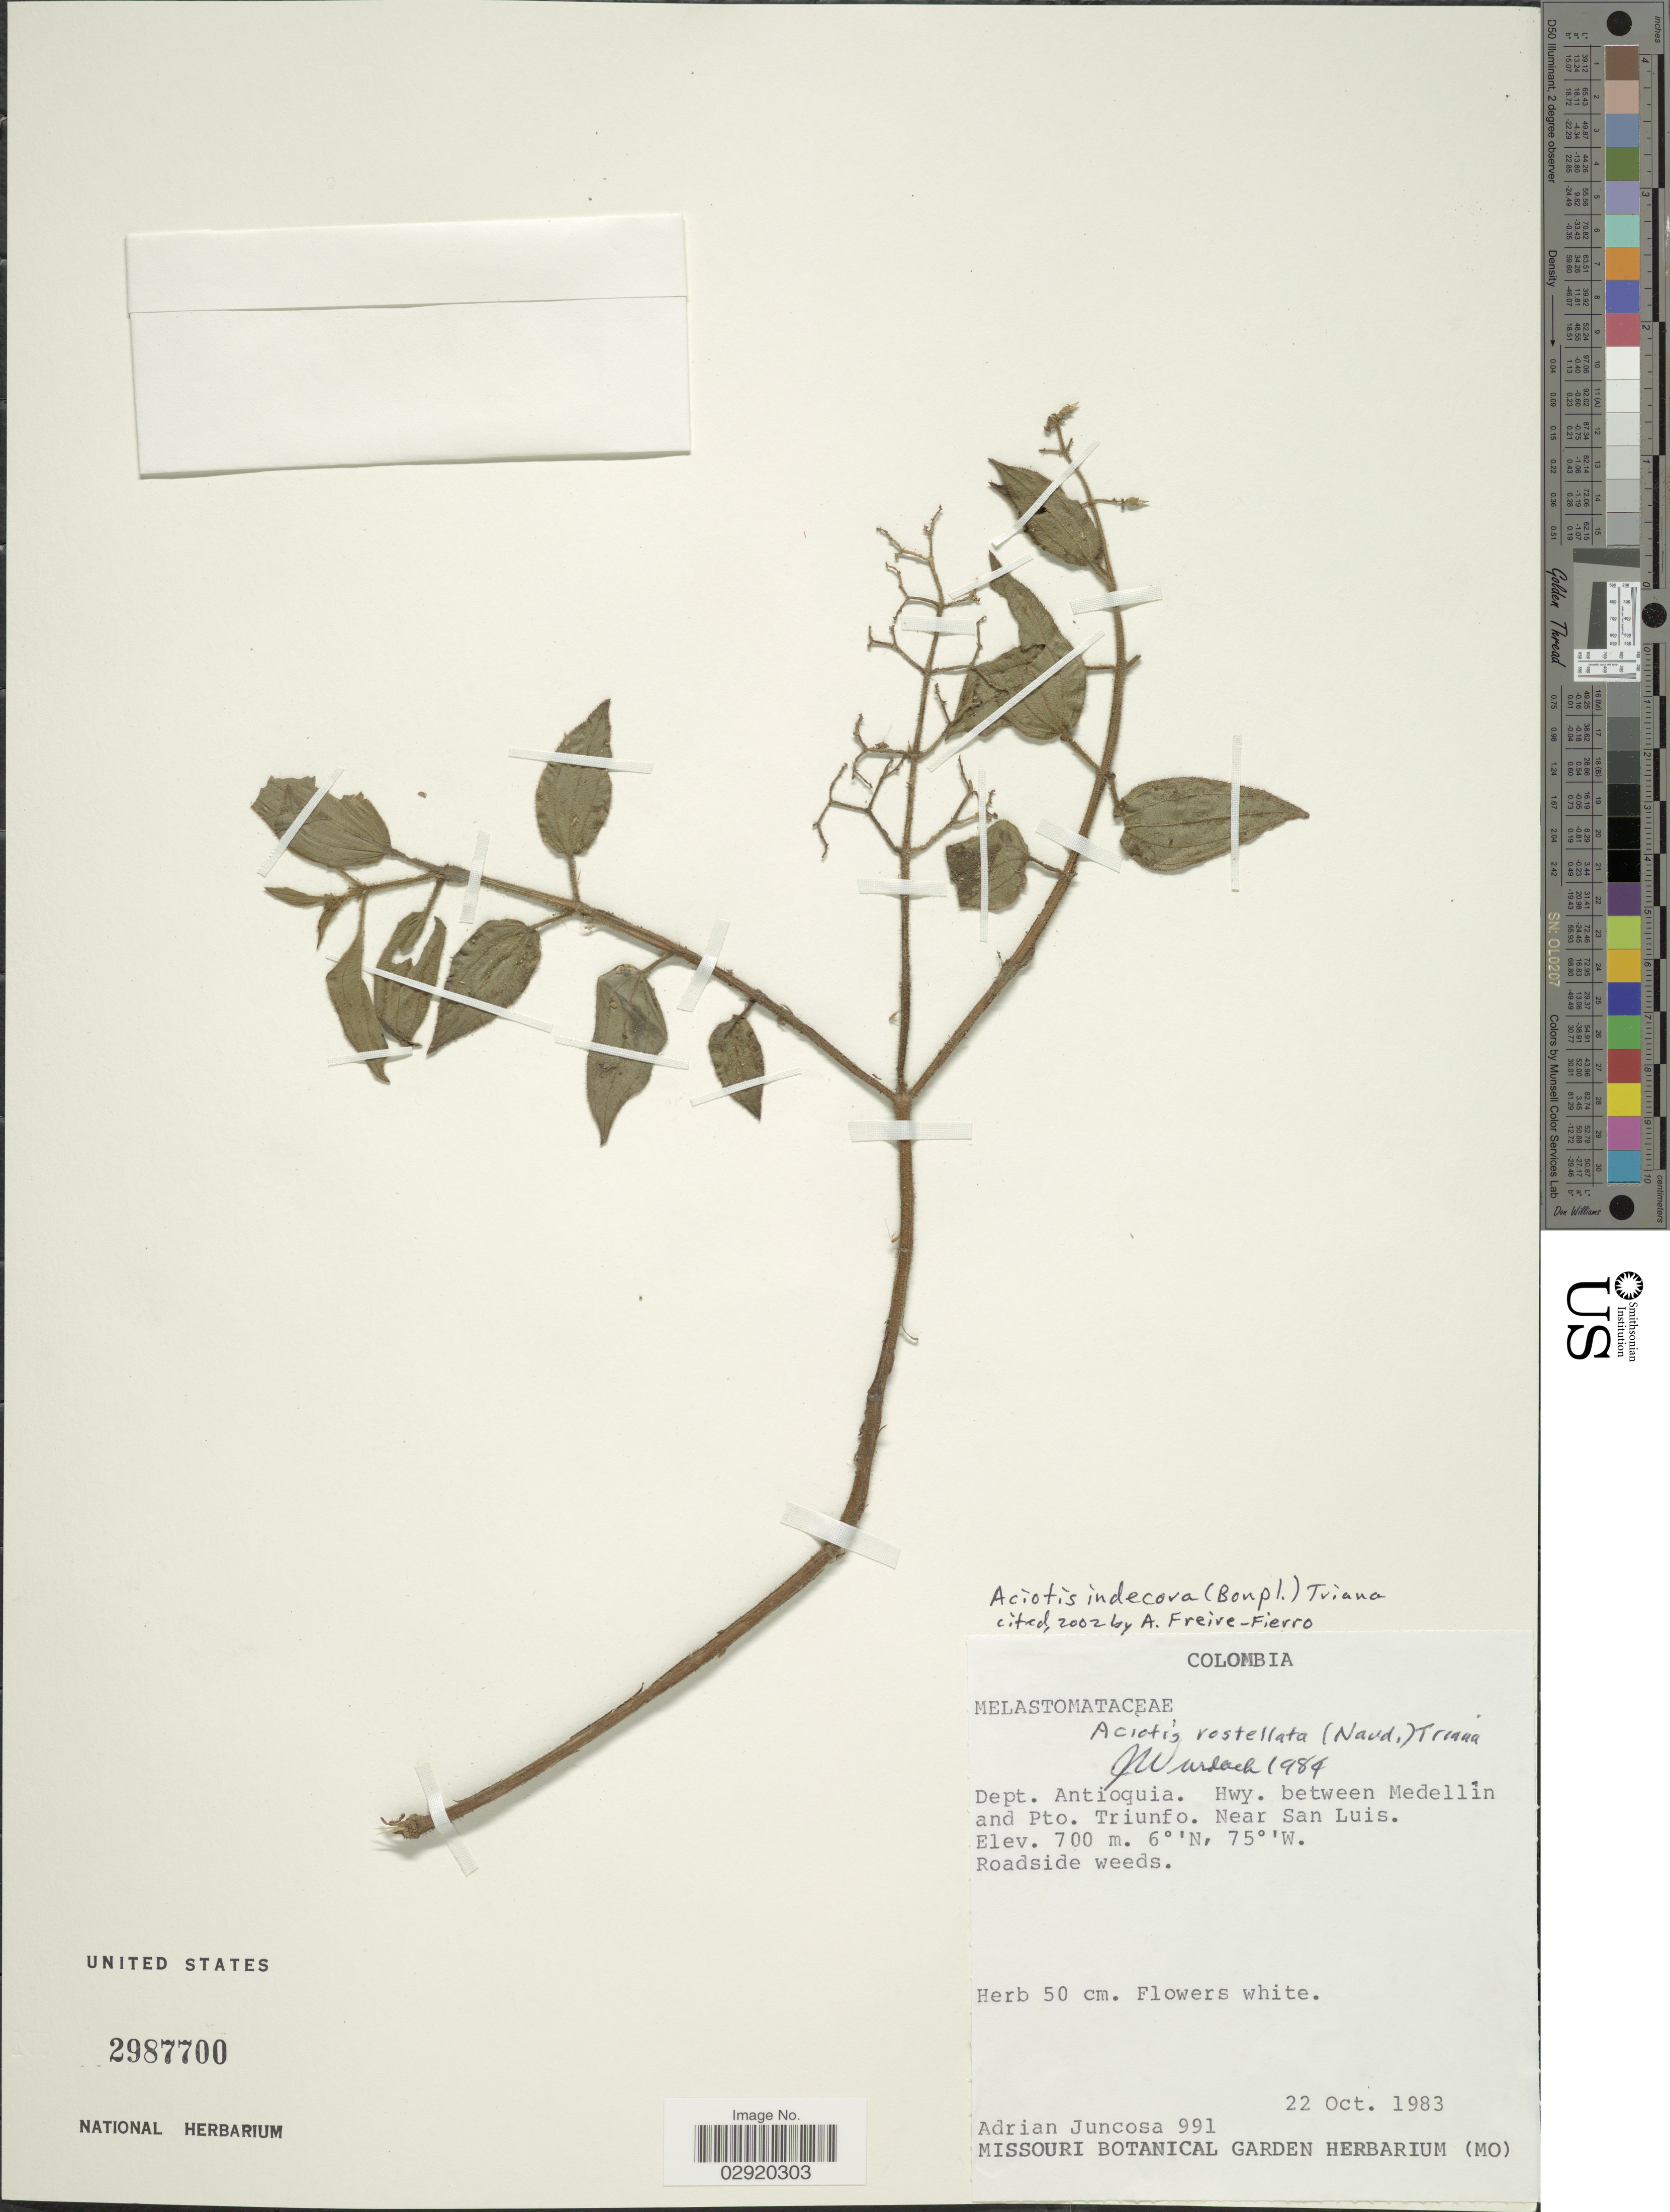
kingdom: Plantae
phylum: Tracheophyta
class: Magnoliopsida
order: Myrtales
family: Melastomataceae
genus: Aciotis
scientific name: Aciotis indecora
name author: (Bonpl.) Triana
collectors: A. Juncosa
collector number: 991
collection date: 1983-10-22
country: Colombia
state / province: Antioquia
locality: Dept. Antioquia. Hwy. between Medellín and Pto. Triunfo. Near San Luis.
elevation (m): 700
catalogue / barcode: US 2987700